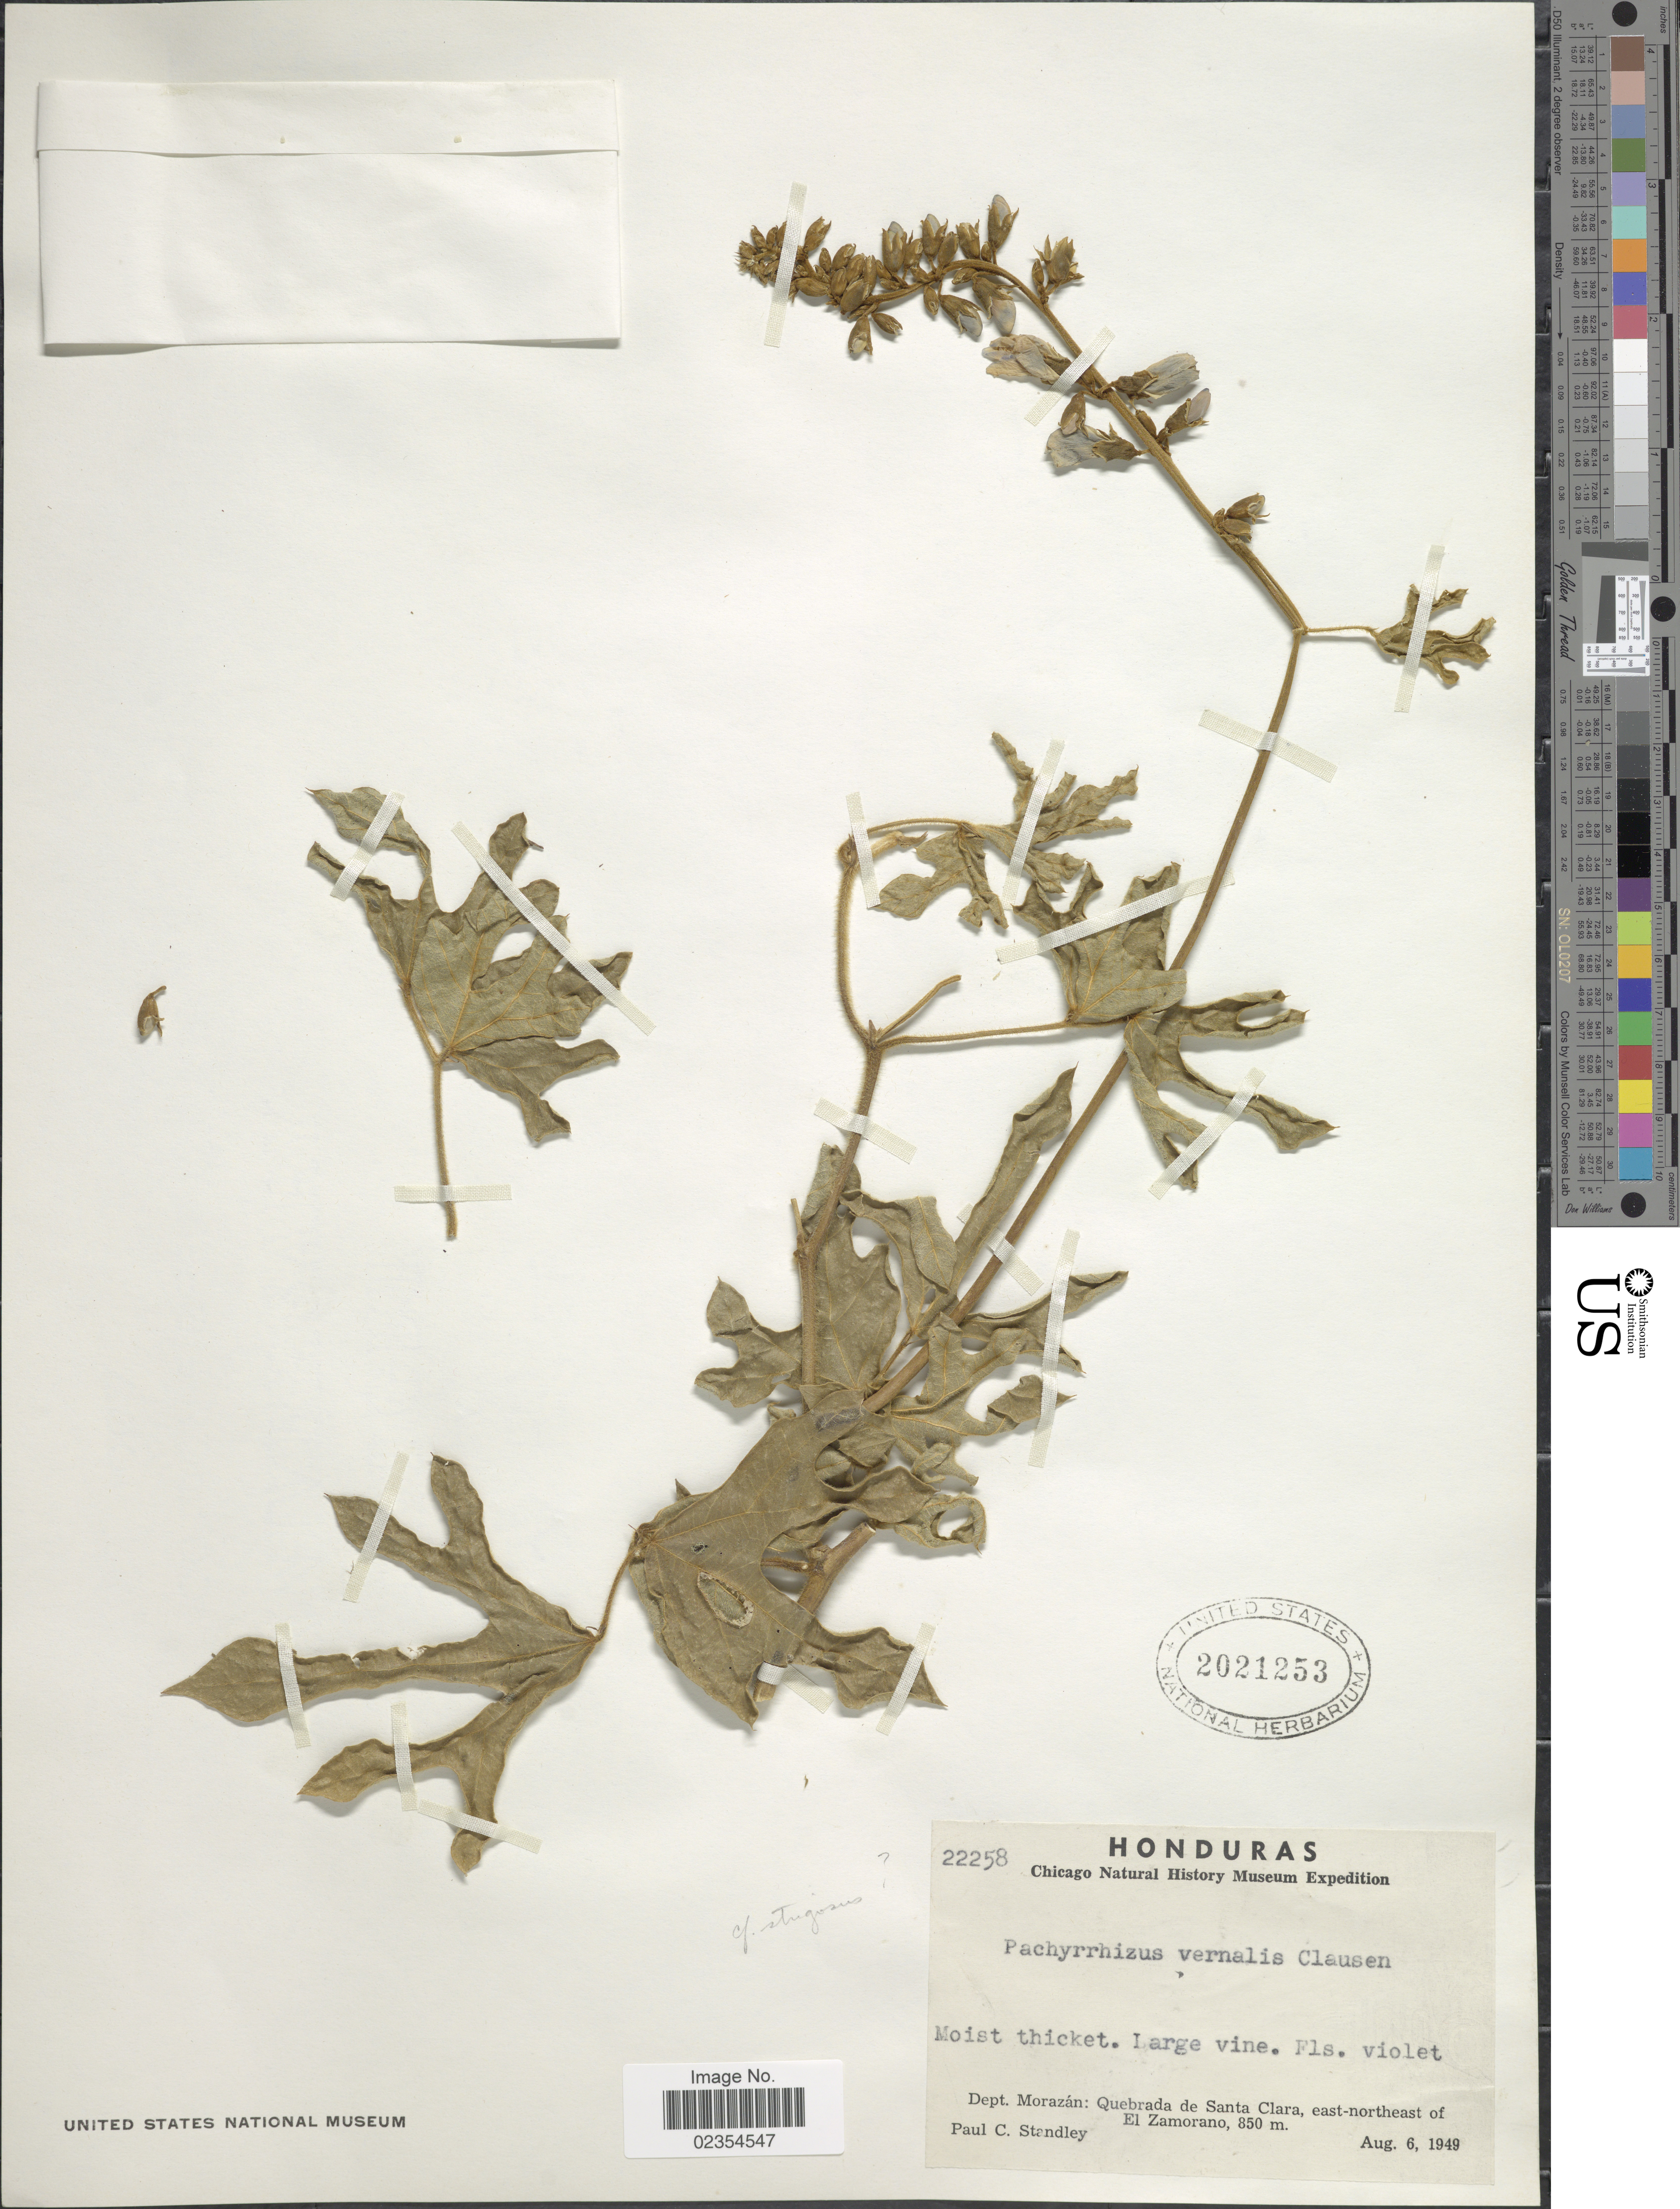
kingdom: Plantae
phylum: Tracheophyta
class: Magnoliopsida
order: Fabales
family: Fabaceae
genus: Pachyrhizus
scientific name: Pachyrhizus vernalis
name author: R.T. Clausen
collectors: P. C. Standley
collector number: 22258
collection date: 1949-08-06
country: Honduras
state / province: Fco. Morazán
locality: Dept. Morazan: Quebrada de Santa Clara, east-northeast of El Zamorano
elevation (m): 850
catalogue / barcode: US 2021253